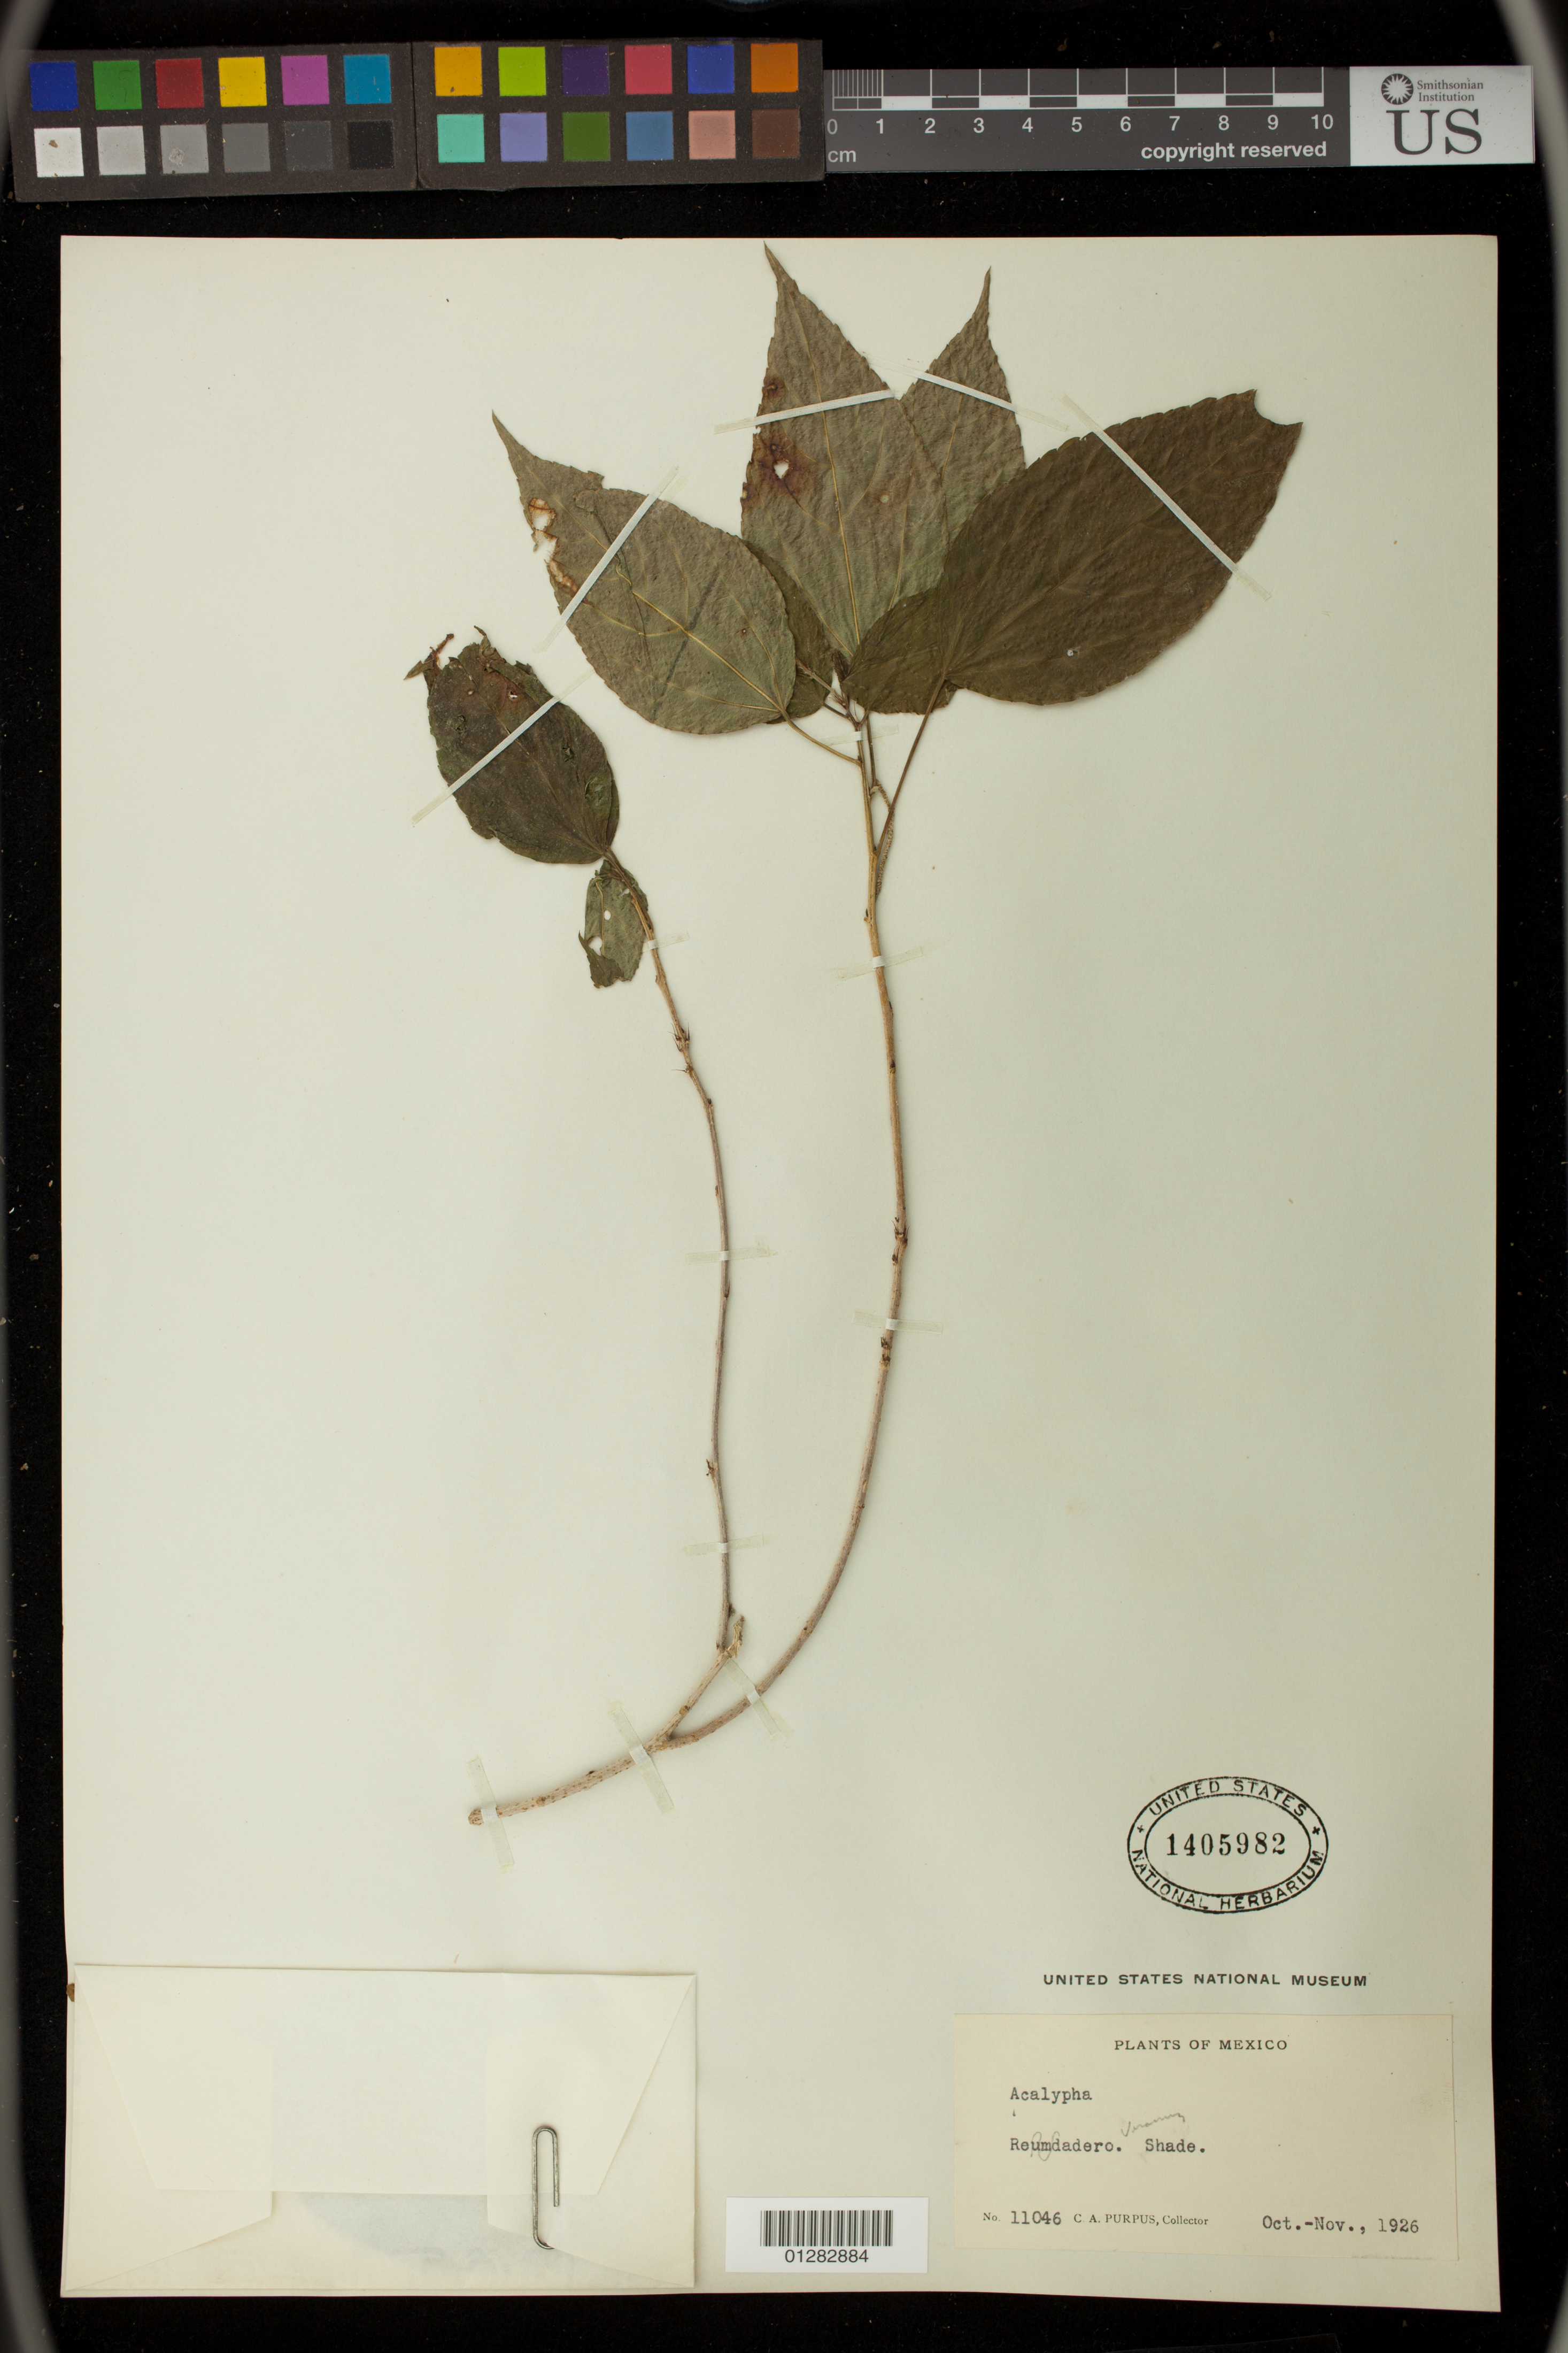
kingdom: Plantae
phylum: Tracheophyta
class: Magnoliopsida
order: Malpighiales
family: Euphorbiaceae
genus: Acalypha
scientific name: Acalypha sp.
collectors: C. A. Purpus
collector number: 11046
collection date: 1926-10/1926-11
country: Mexico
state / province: Durango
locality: Remudadero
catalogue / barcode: US 1405982